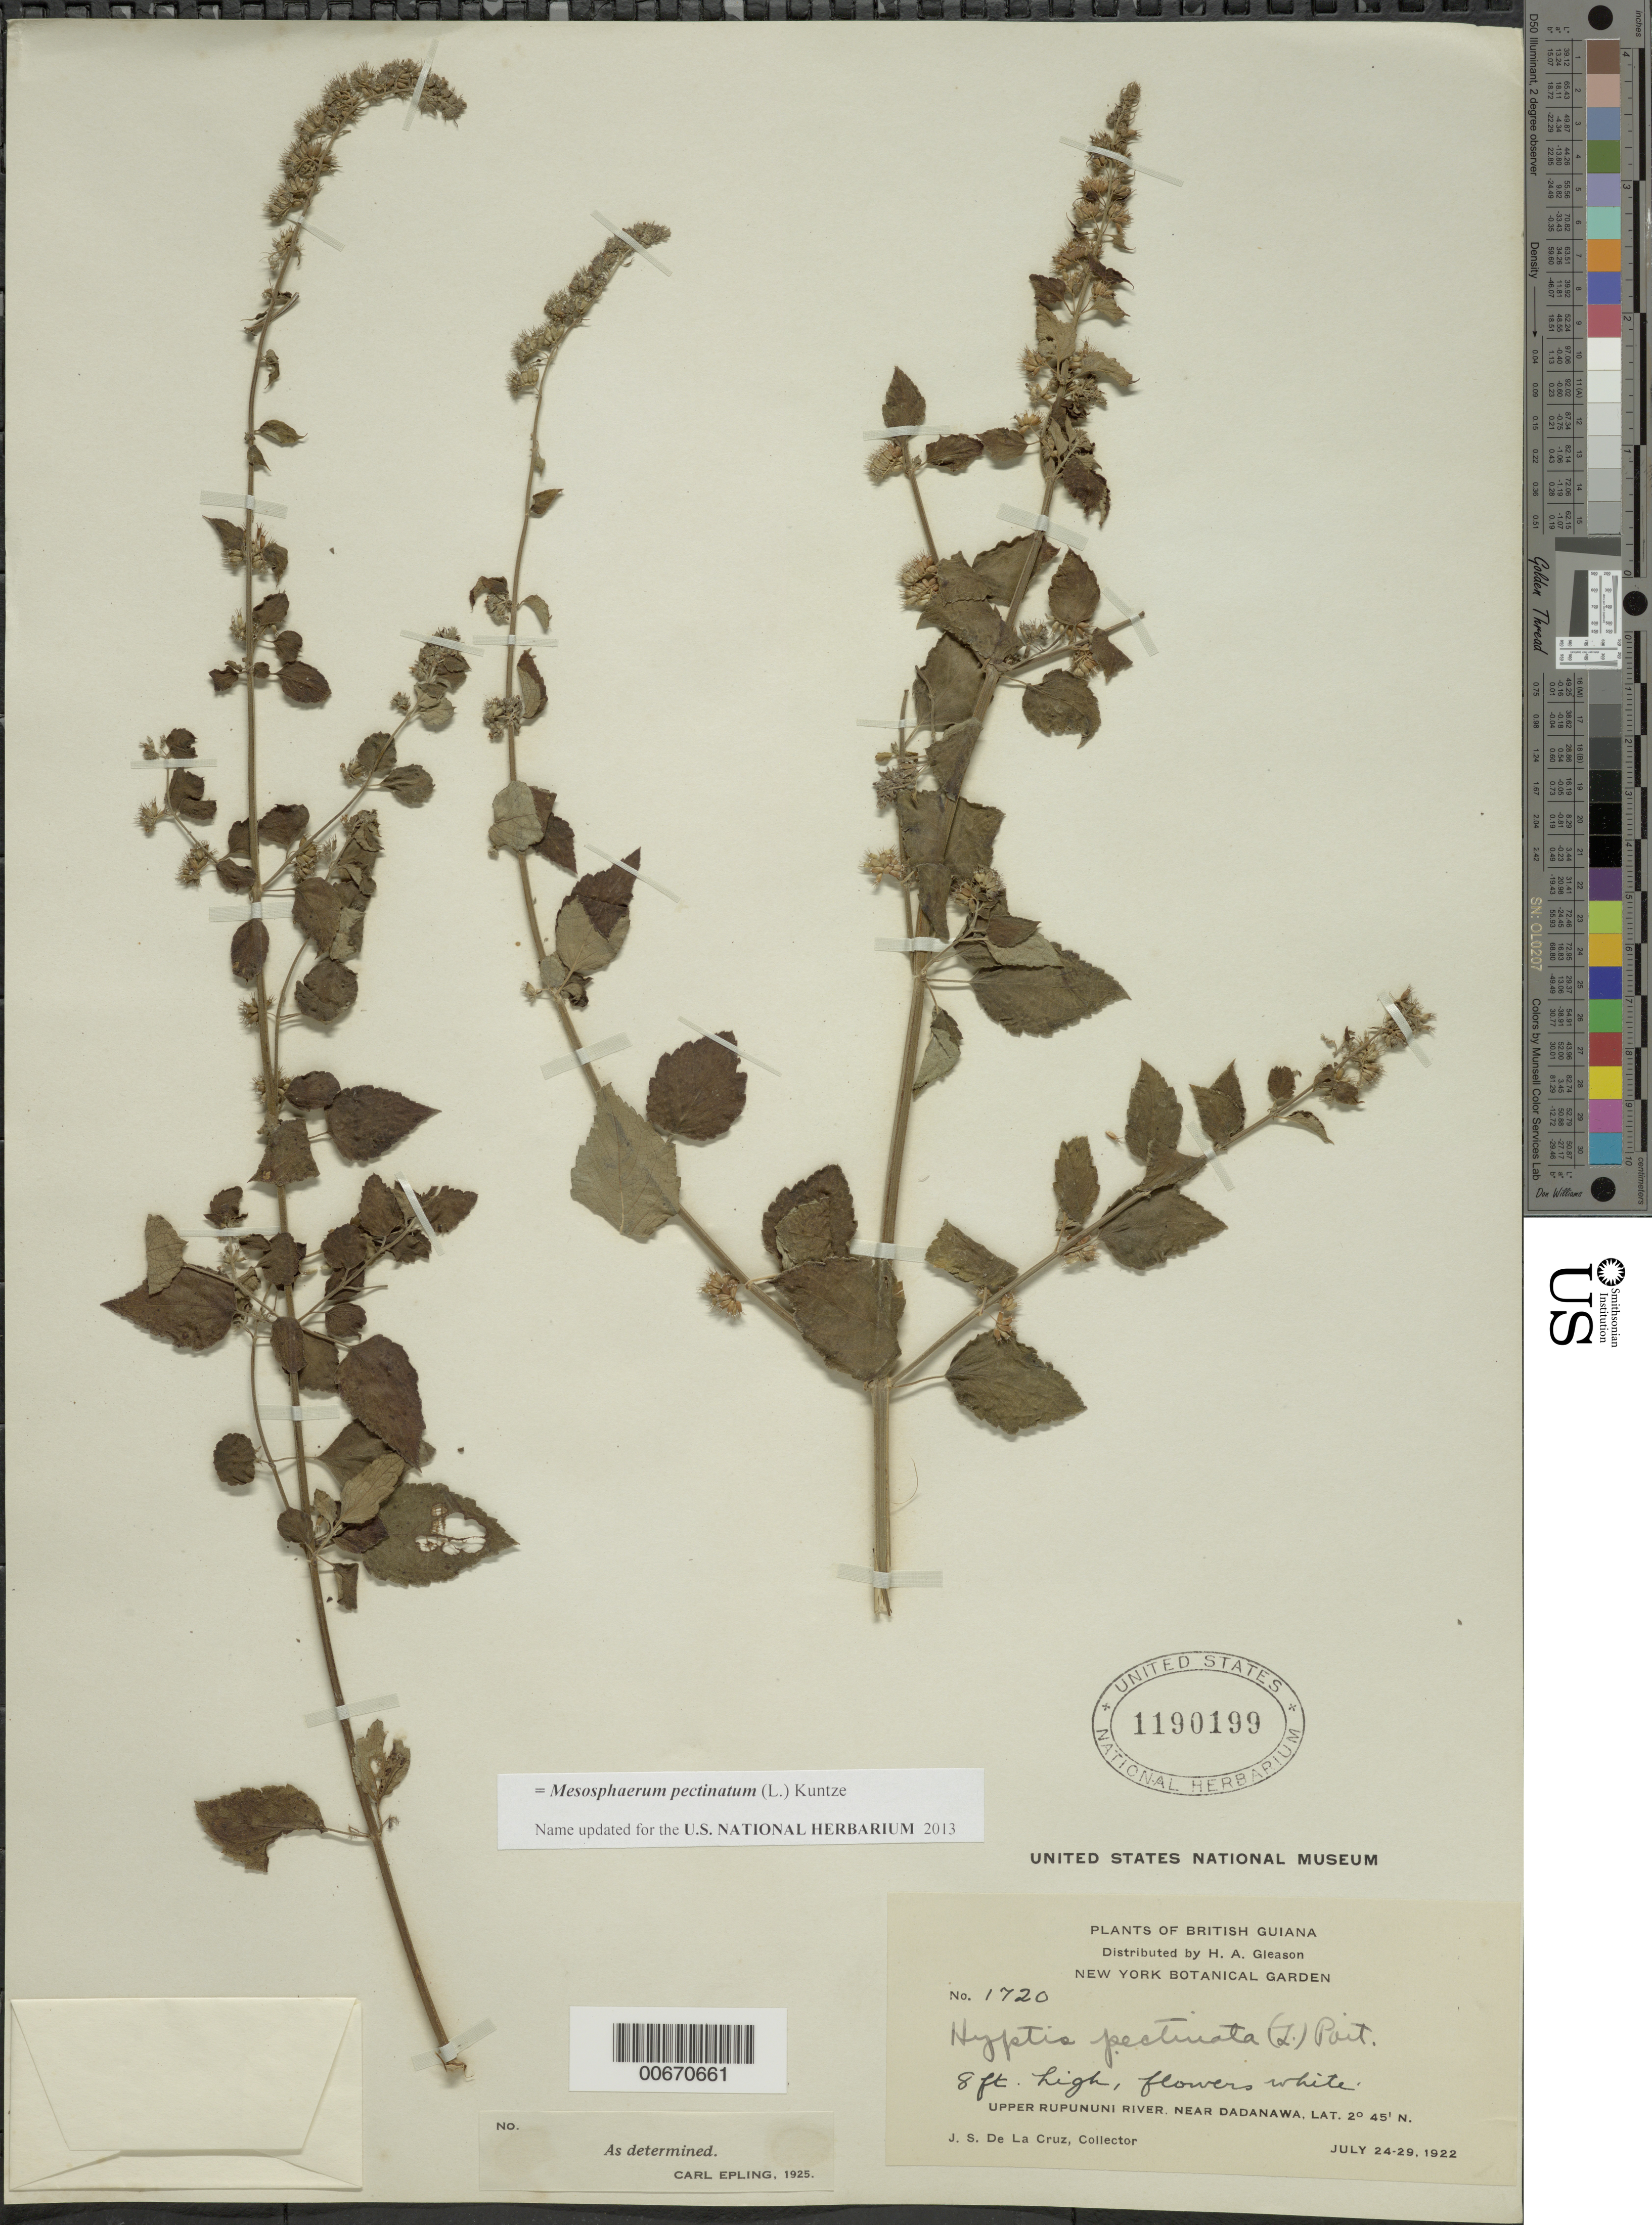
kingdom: Plantae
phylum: Tracheophyta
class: Magnoliopsida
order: Lamiales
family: Lamiaceae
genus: Hyptis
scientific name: Hyptis pectinata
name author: (L.) Poit.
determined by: Epling, C. C.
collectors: J. S. de la Cruz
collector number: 1720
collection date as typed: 24-Jul-22 to 29-Jul-22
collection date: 1922-07-24/1922-07-29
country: Guyana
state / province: U. Takutu-U. Essequibo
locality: Dadanawa, near, upper Rupununi R.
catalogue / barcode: US 1190199